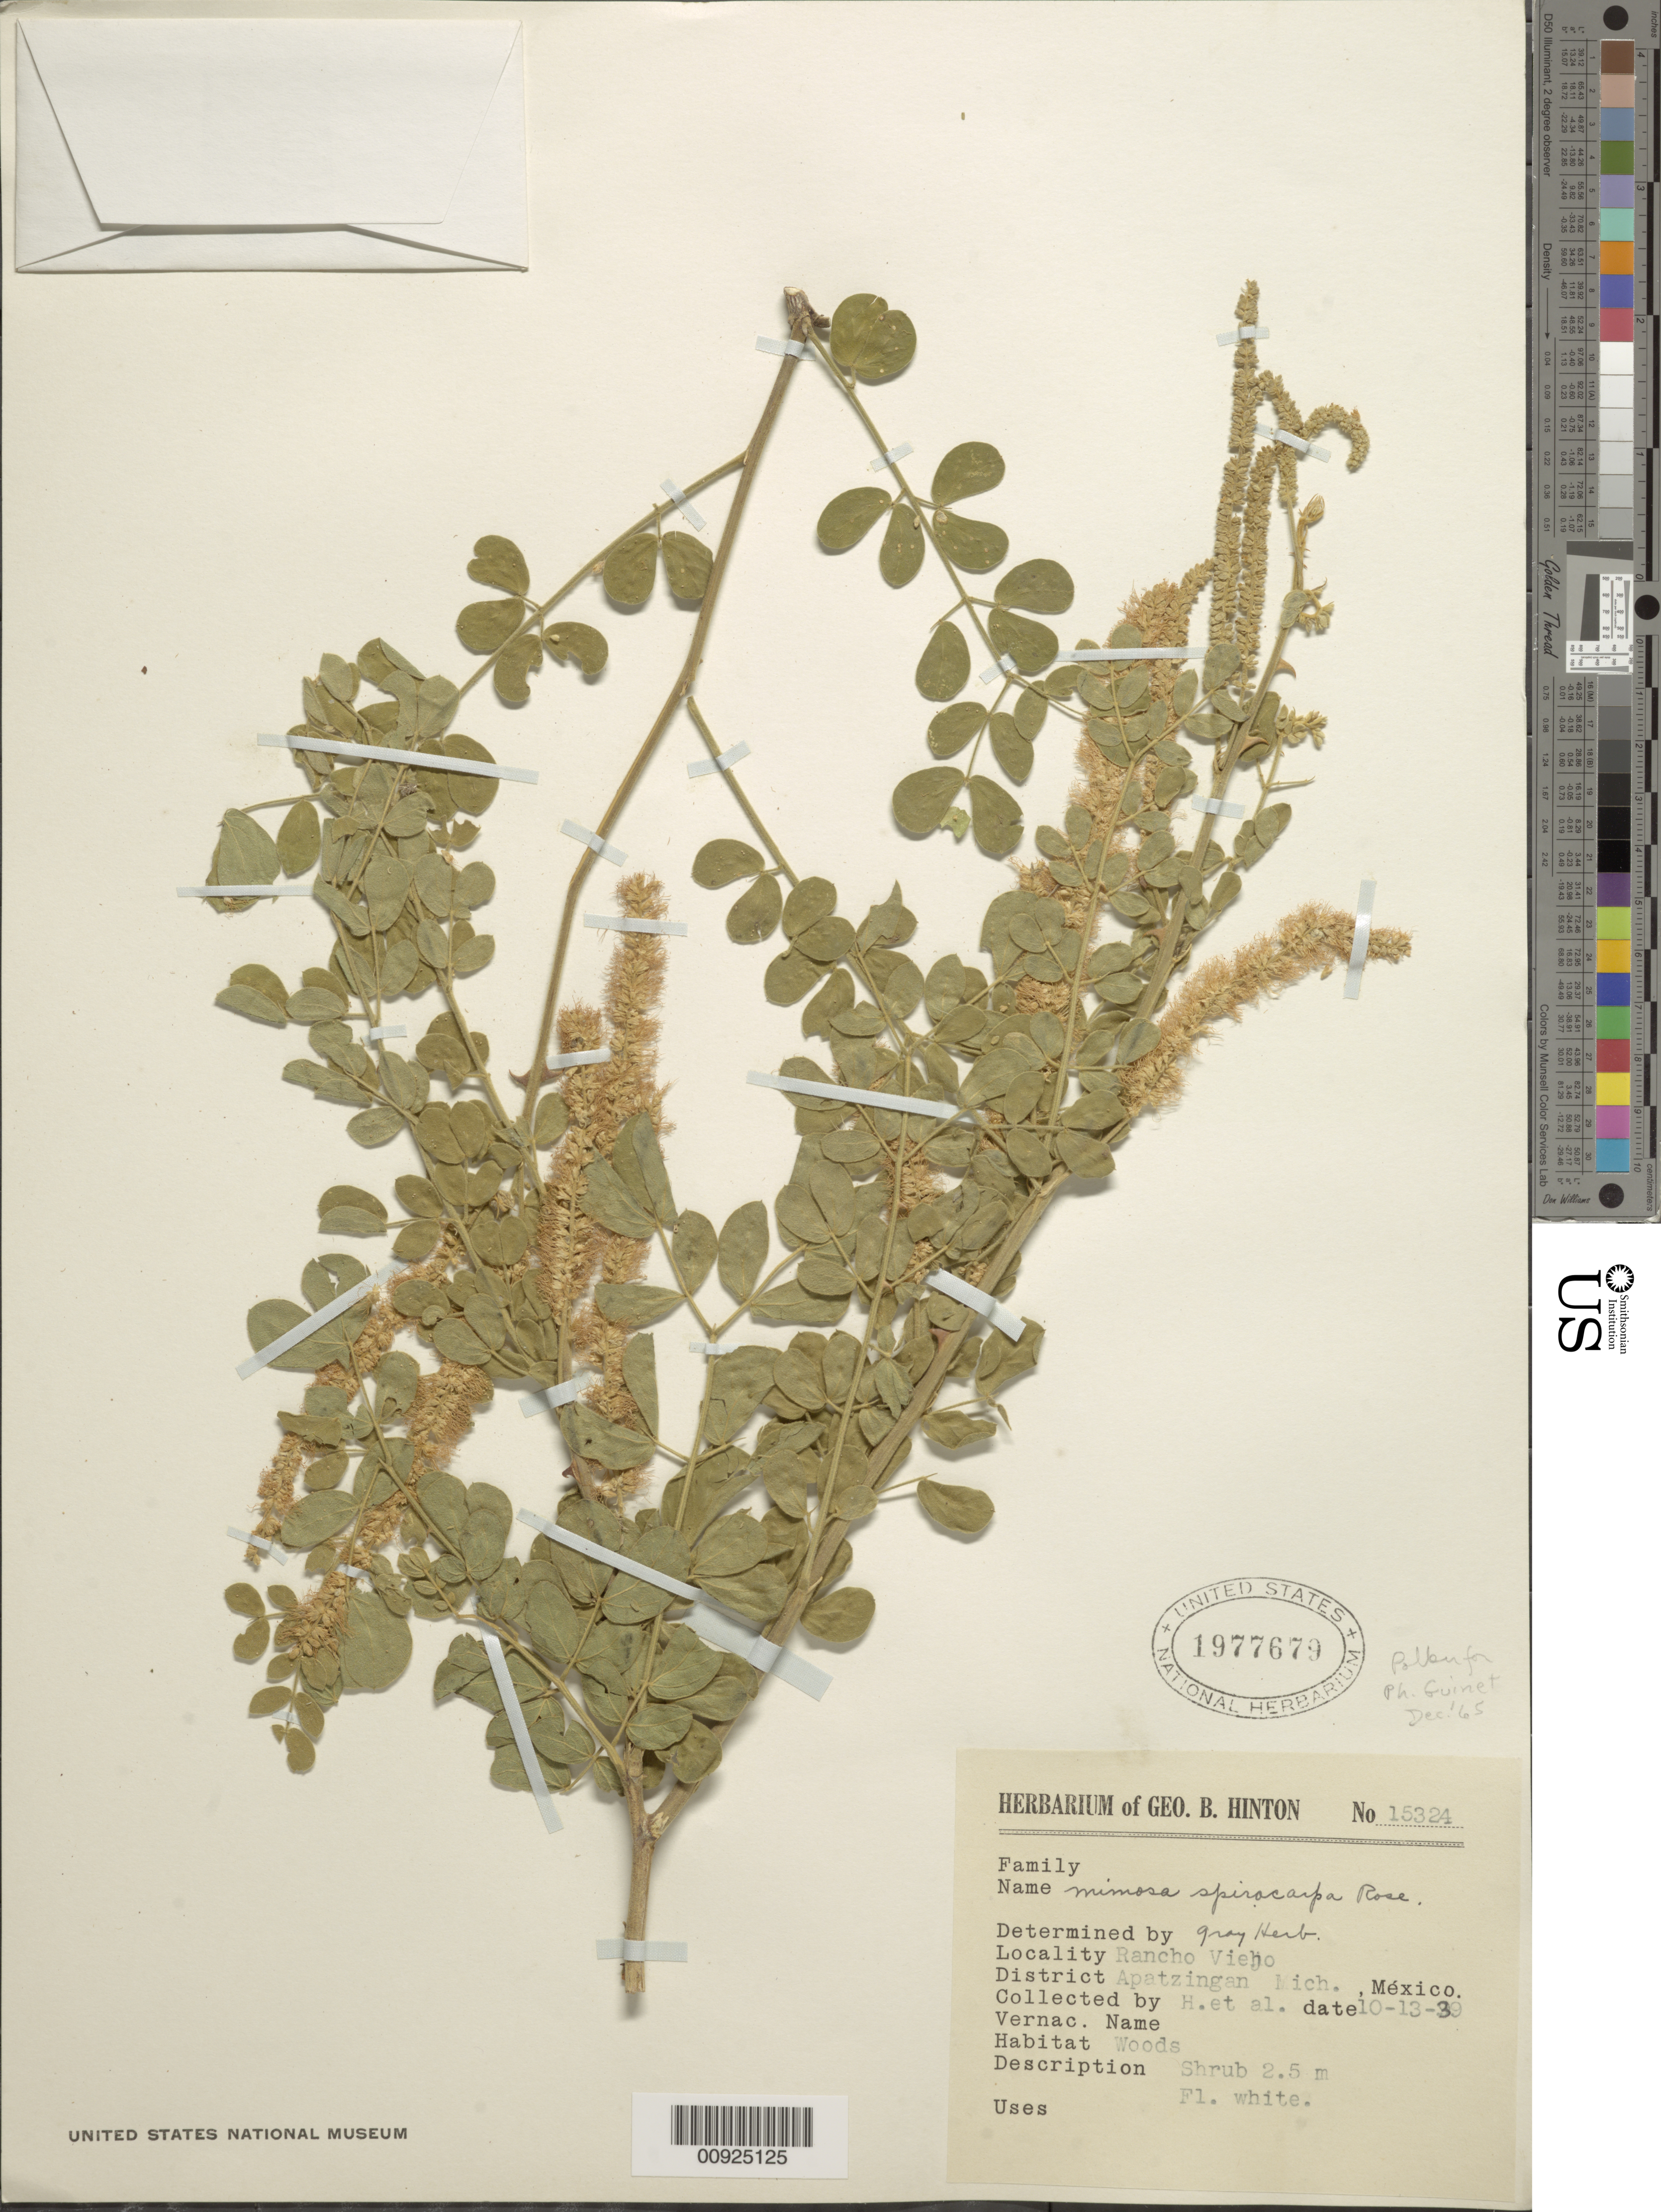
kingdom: Plantae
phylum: Tracheophyta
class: Magnoliopsida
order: Fabales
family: Fabaceae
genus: Mimosa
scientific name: Mimosa spirocarpa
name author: Rose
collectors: G. B. Hinton & et al.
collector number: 15324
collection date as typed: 13 Oct 1939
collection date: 1939-10-13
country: Mexico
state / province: Michoacán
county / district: Apatzingán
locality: Rancho Viejo, District Apatzingán, Mich.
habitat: Woods.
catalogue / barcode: US 1977679